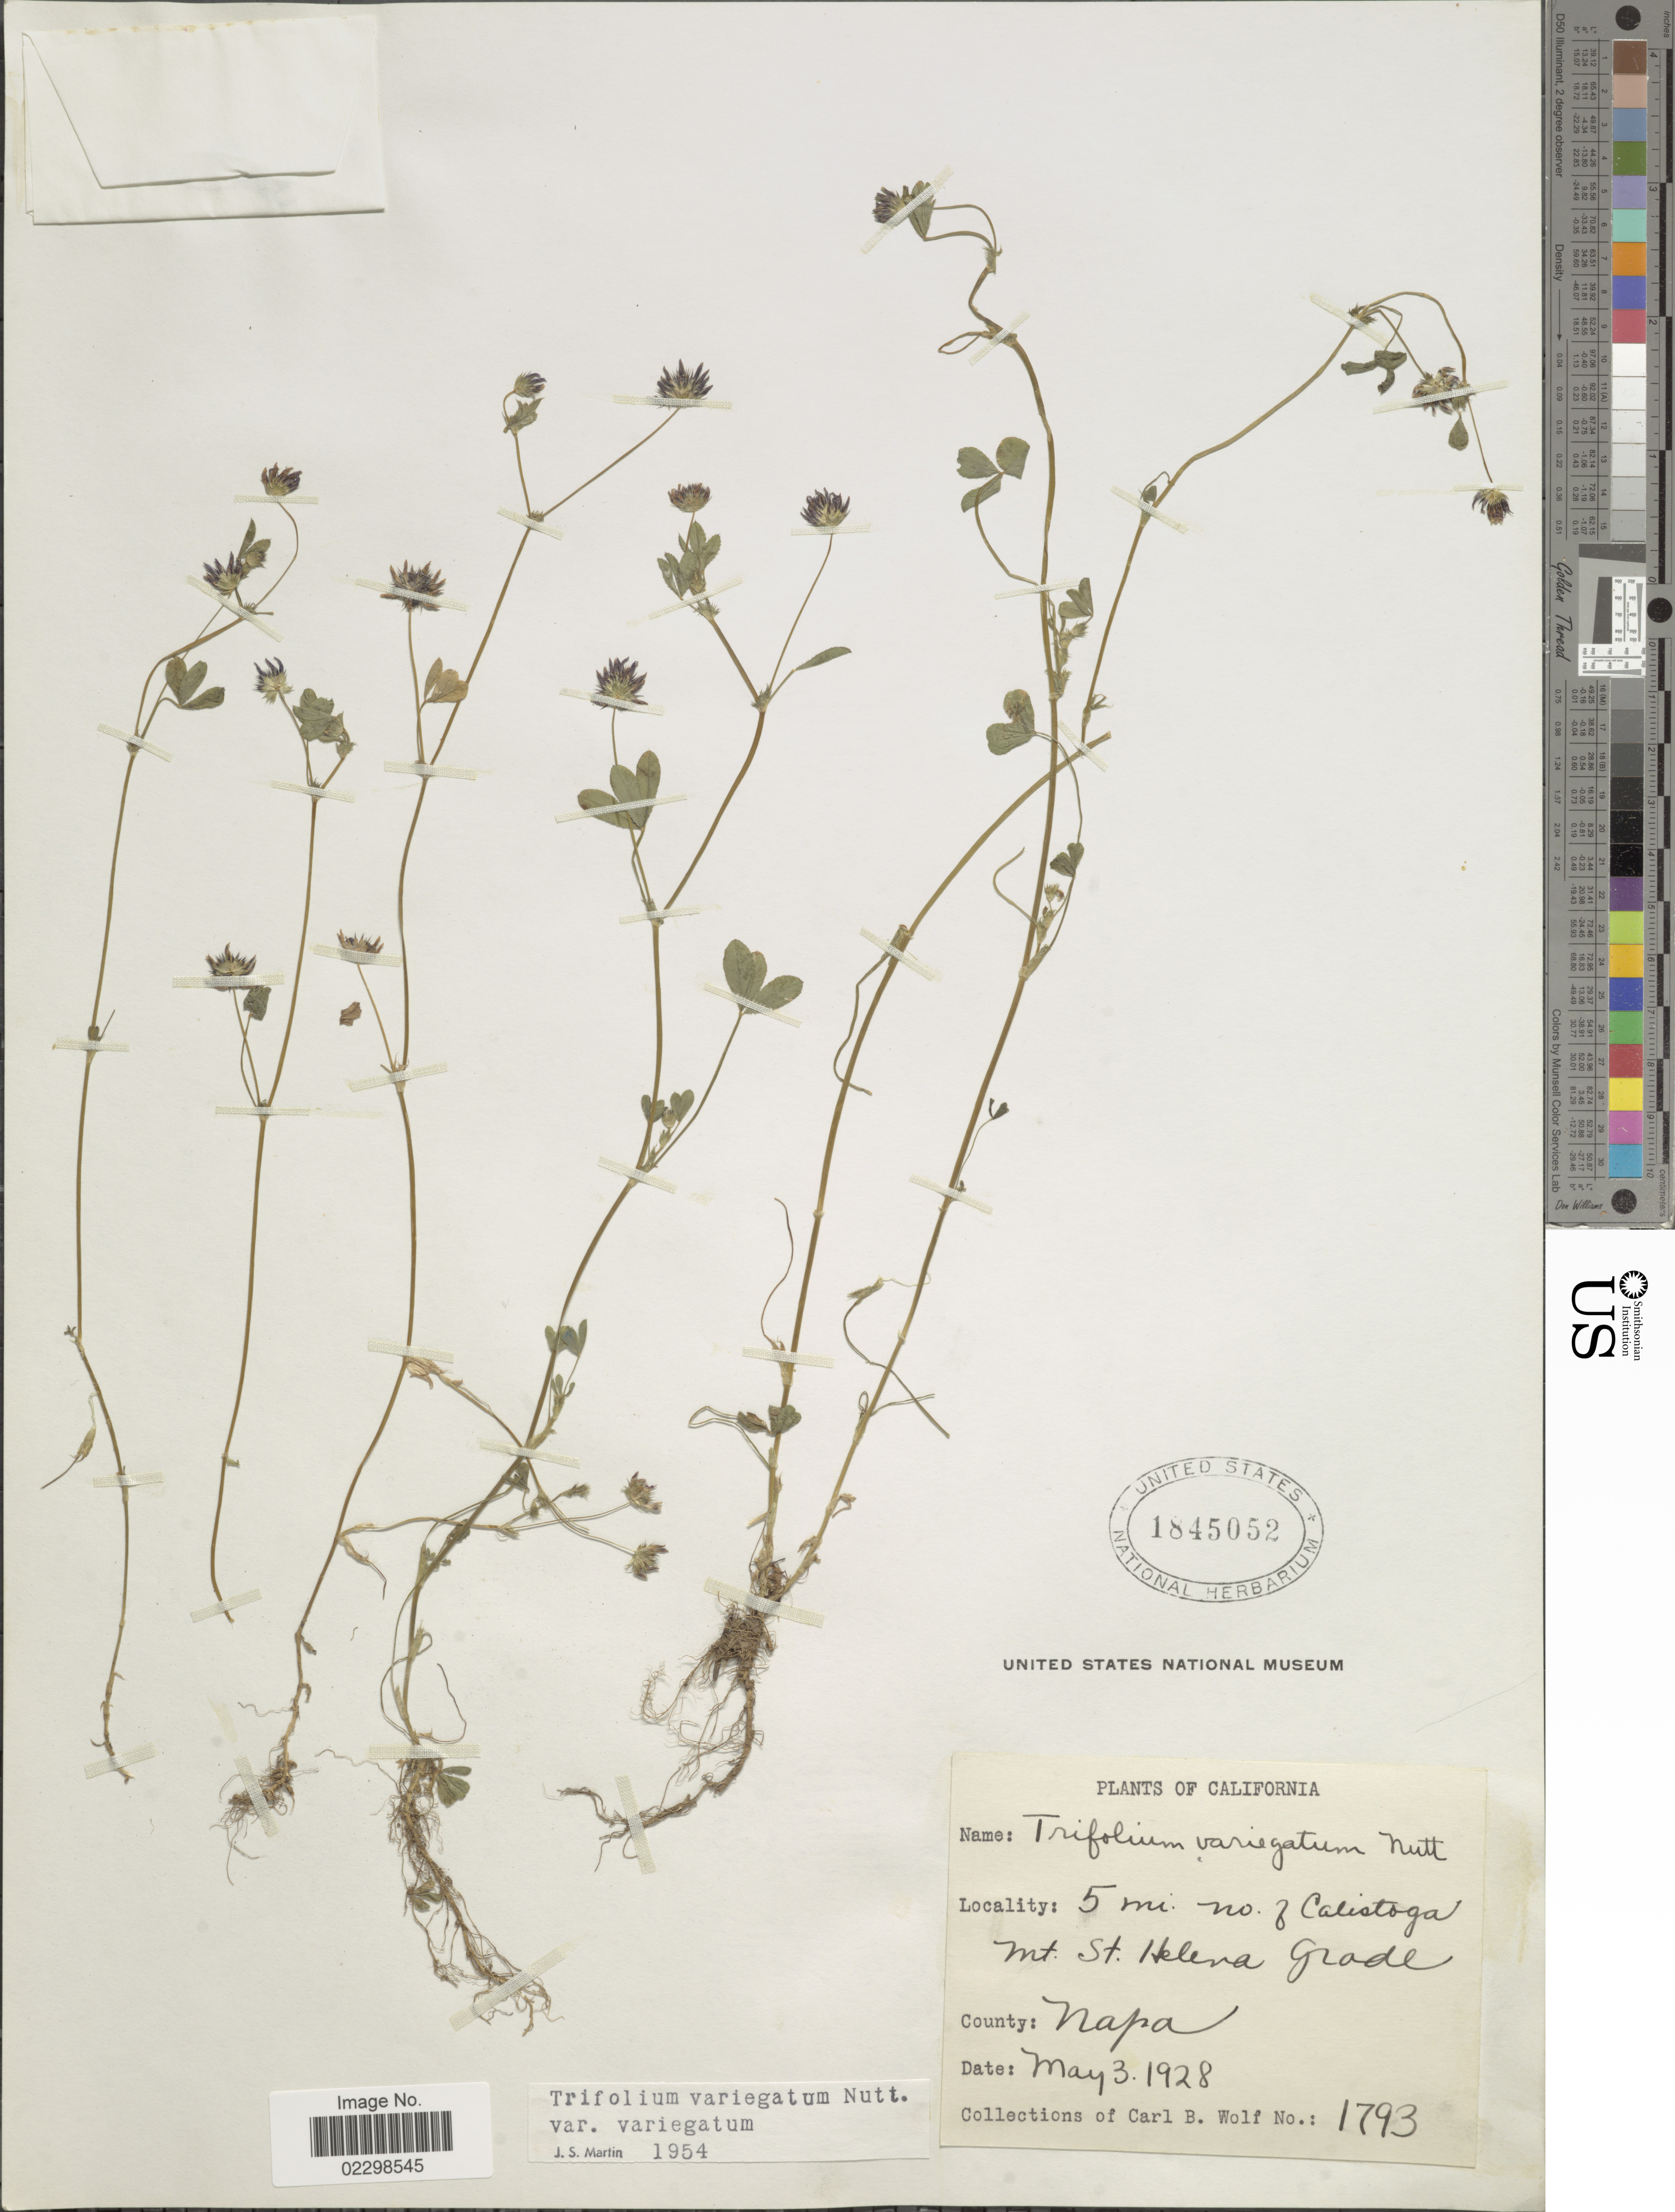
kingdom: Plantae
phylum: Tracheophyta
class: Magnoliopsida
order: Fabales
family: Fabaceae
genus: Trifolium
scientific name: Trifolium variegatum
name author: Nutt.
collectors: C. B. Wolf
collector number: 1793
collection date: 1928-05-03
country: United States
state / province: California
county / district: Napa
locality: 5 mi. no. of Calistoga Mt., St. Helena Grade, County Napa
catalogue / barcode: US 1845052